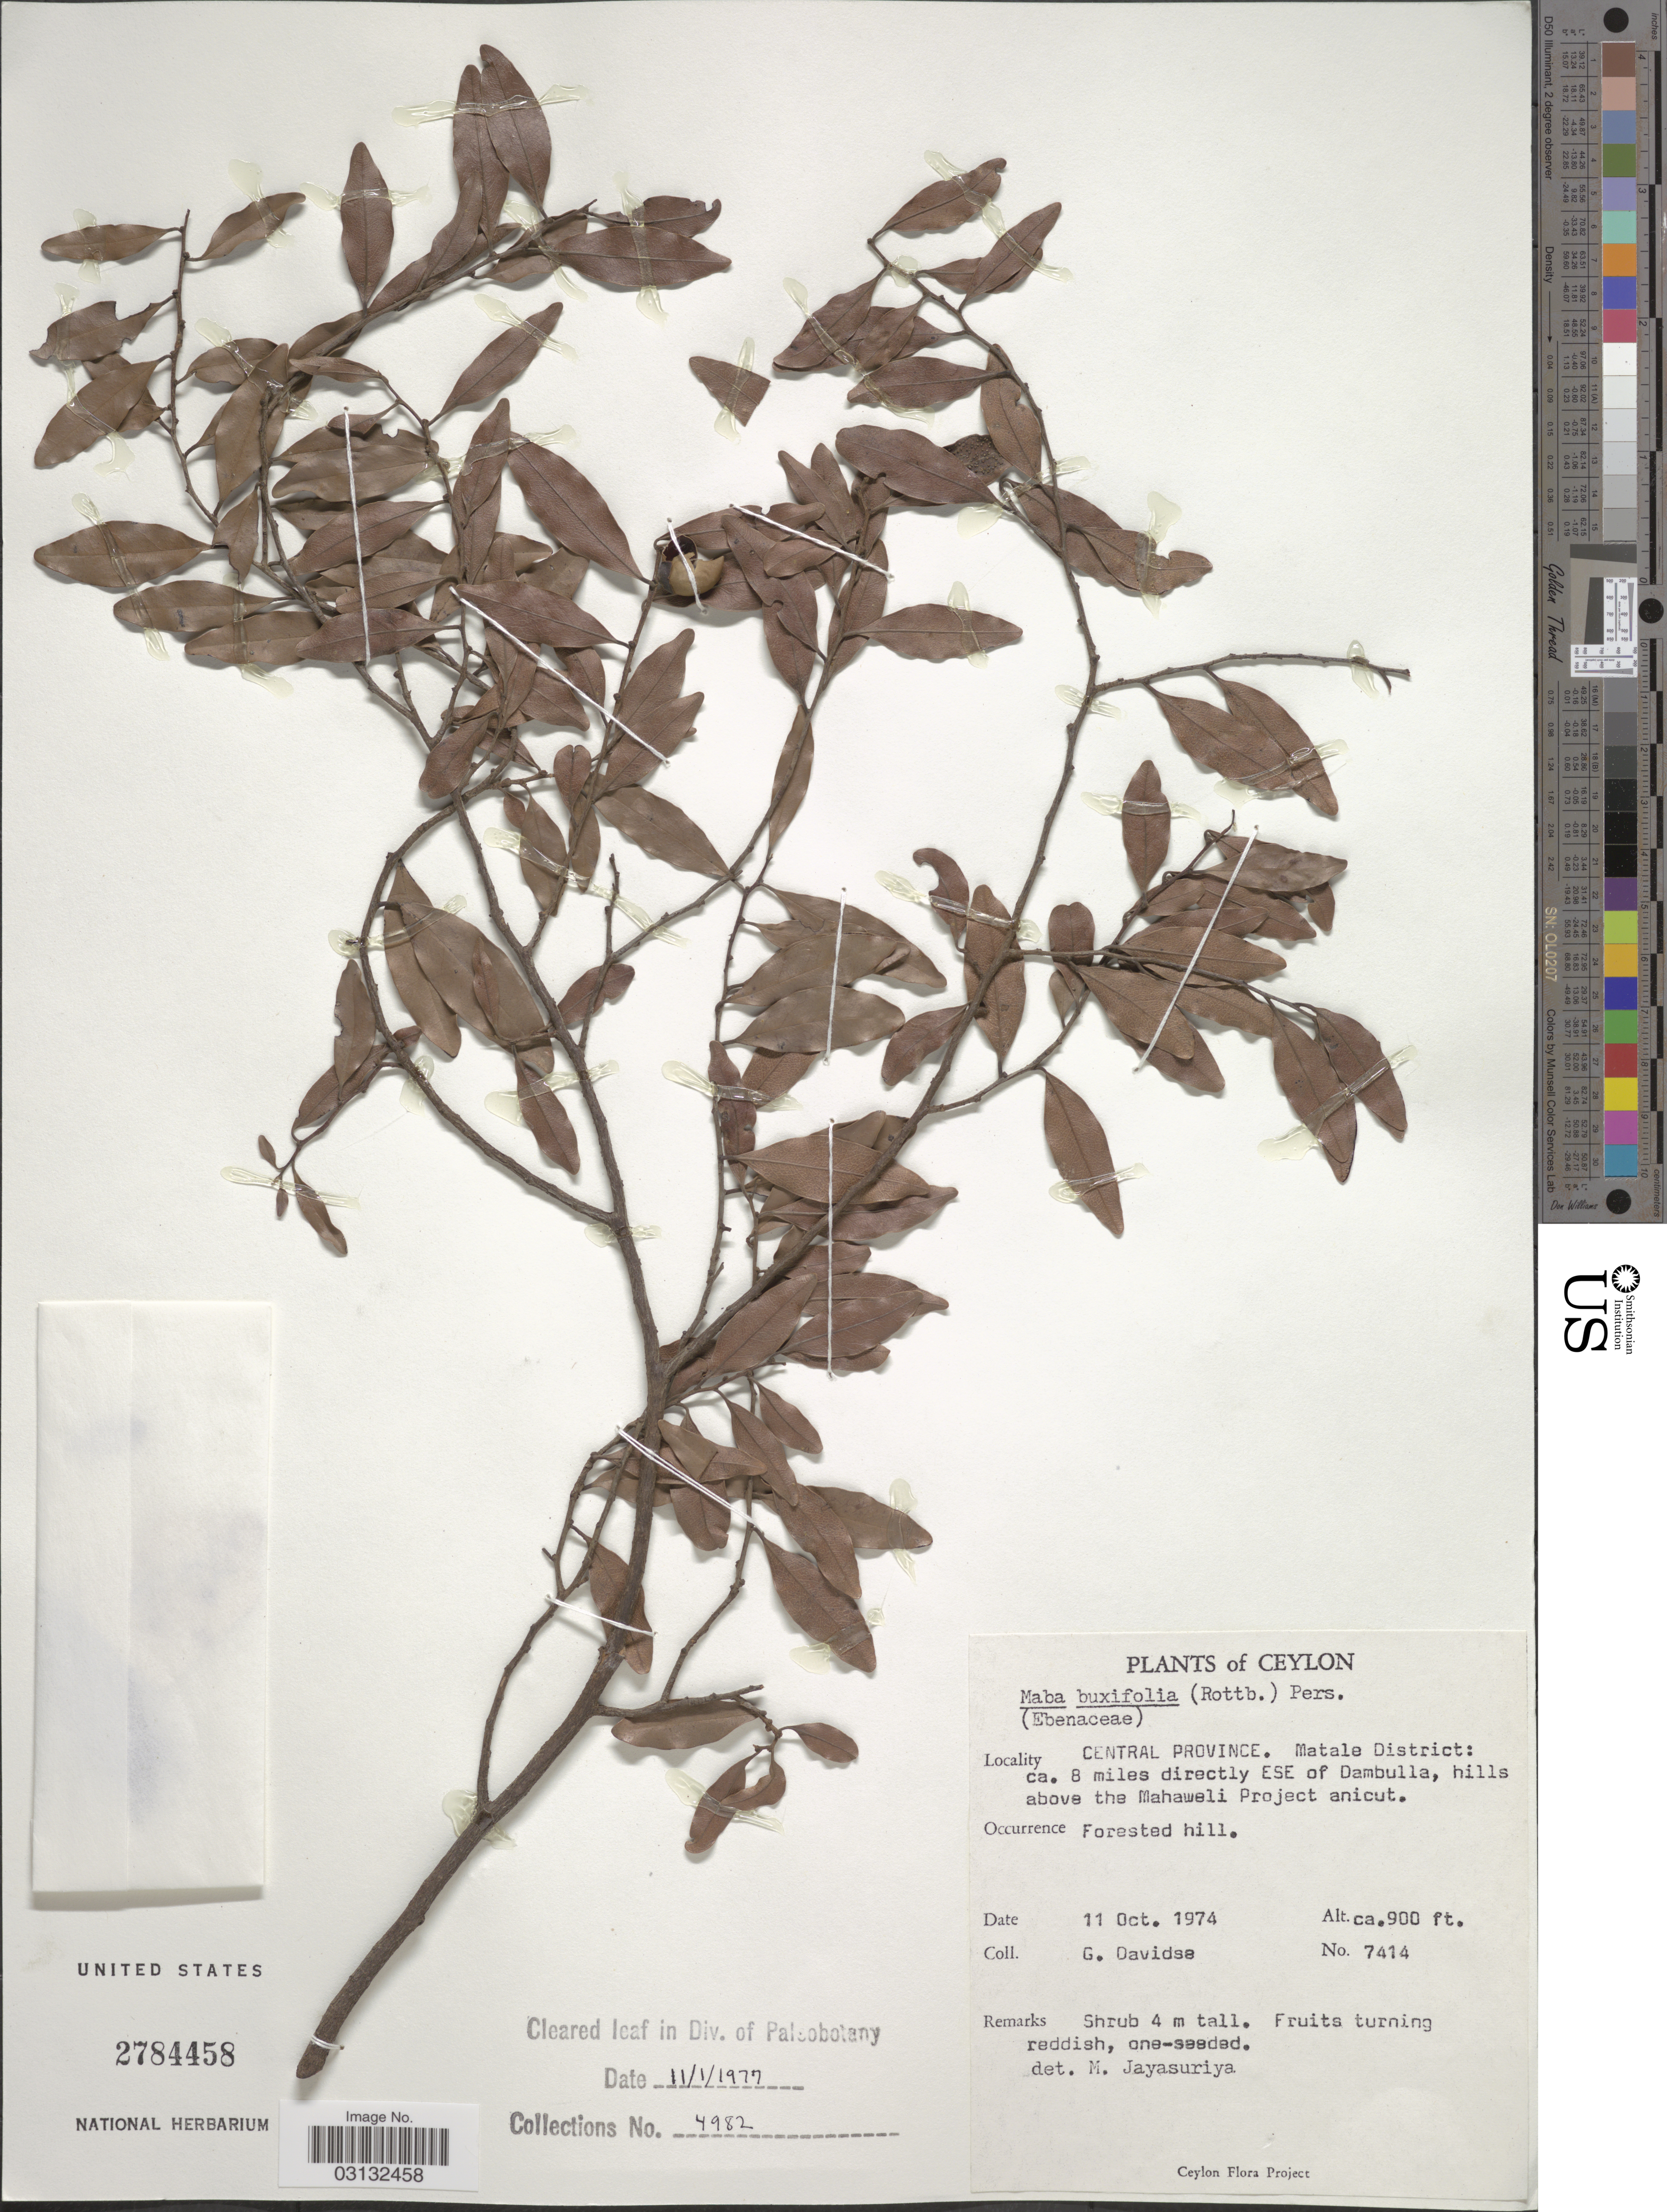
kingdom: Plantae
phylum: Tracheophyta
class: Magnoliopsida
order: Ericales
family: Ebenaceae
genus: Diospyros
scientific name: Diospyros vera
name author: A. Chev.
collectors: G. Davidse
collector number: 7414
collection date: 1974-10-11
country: Sri Lanka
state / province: Central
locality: Ceylon. Matale District: ca. 8 miles directly ESE of Dambulla, hills above the Mahaweli Project anicut.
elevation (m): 274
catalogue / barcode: US 2784458